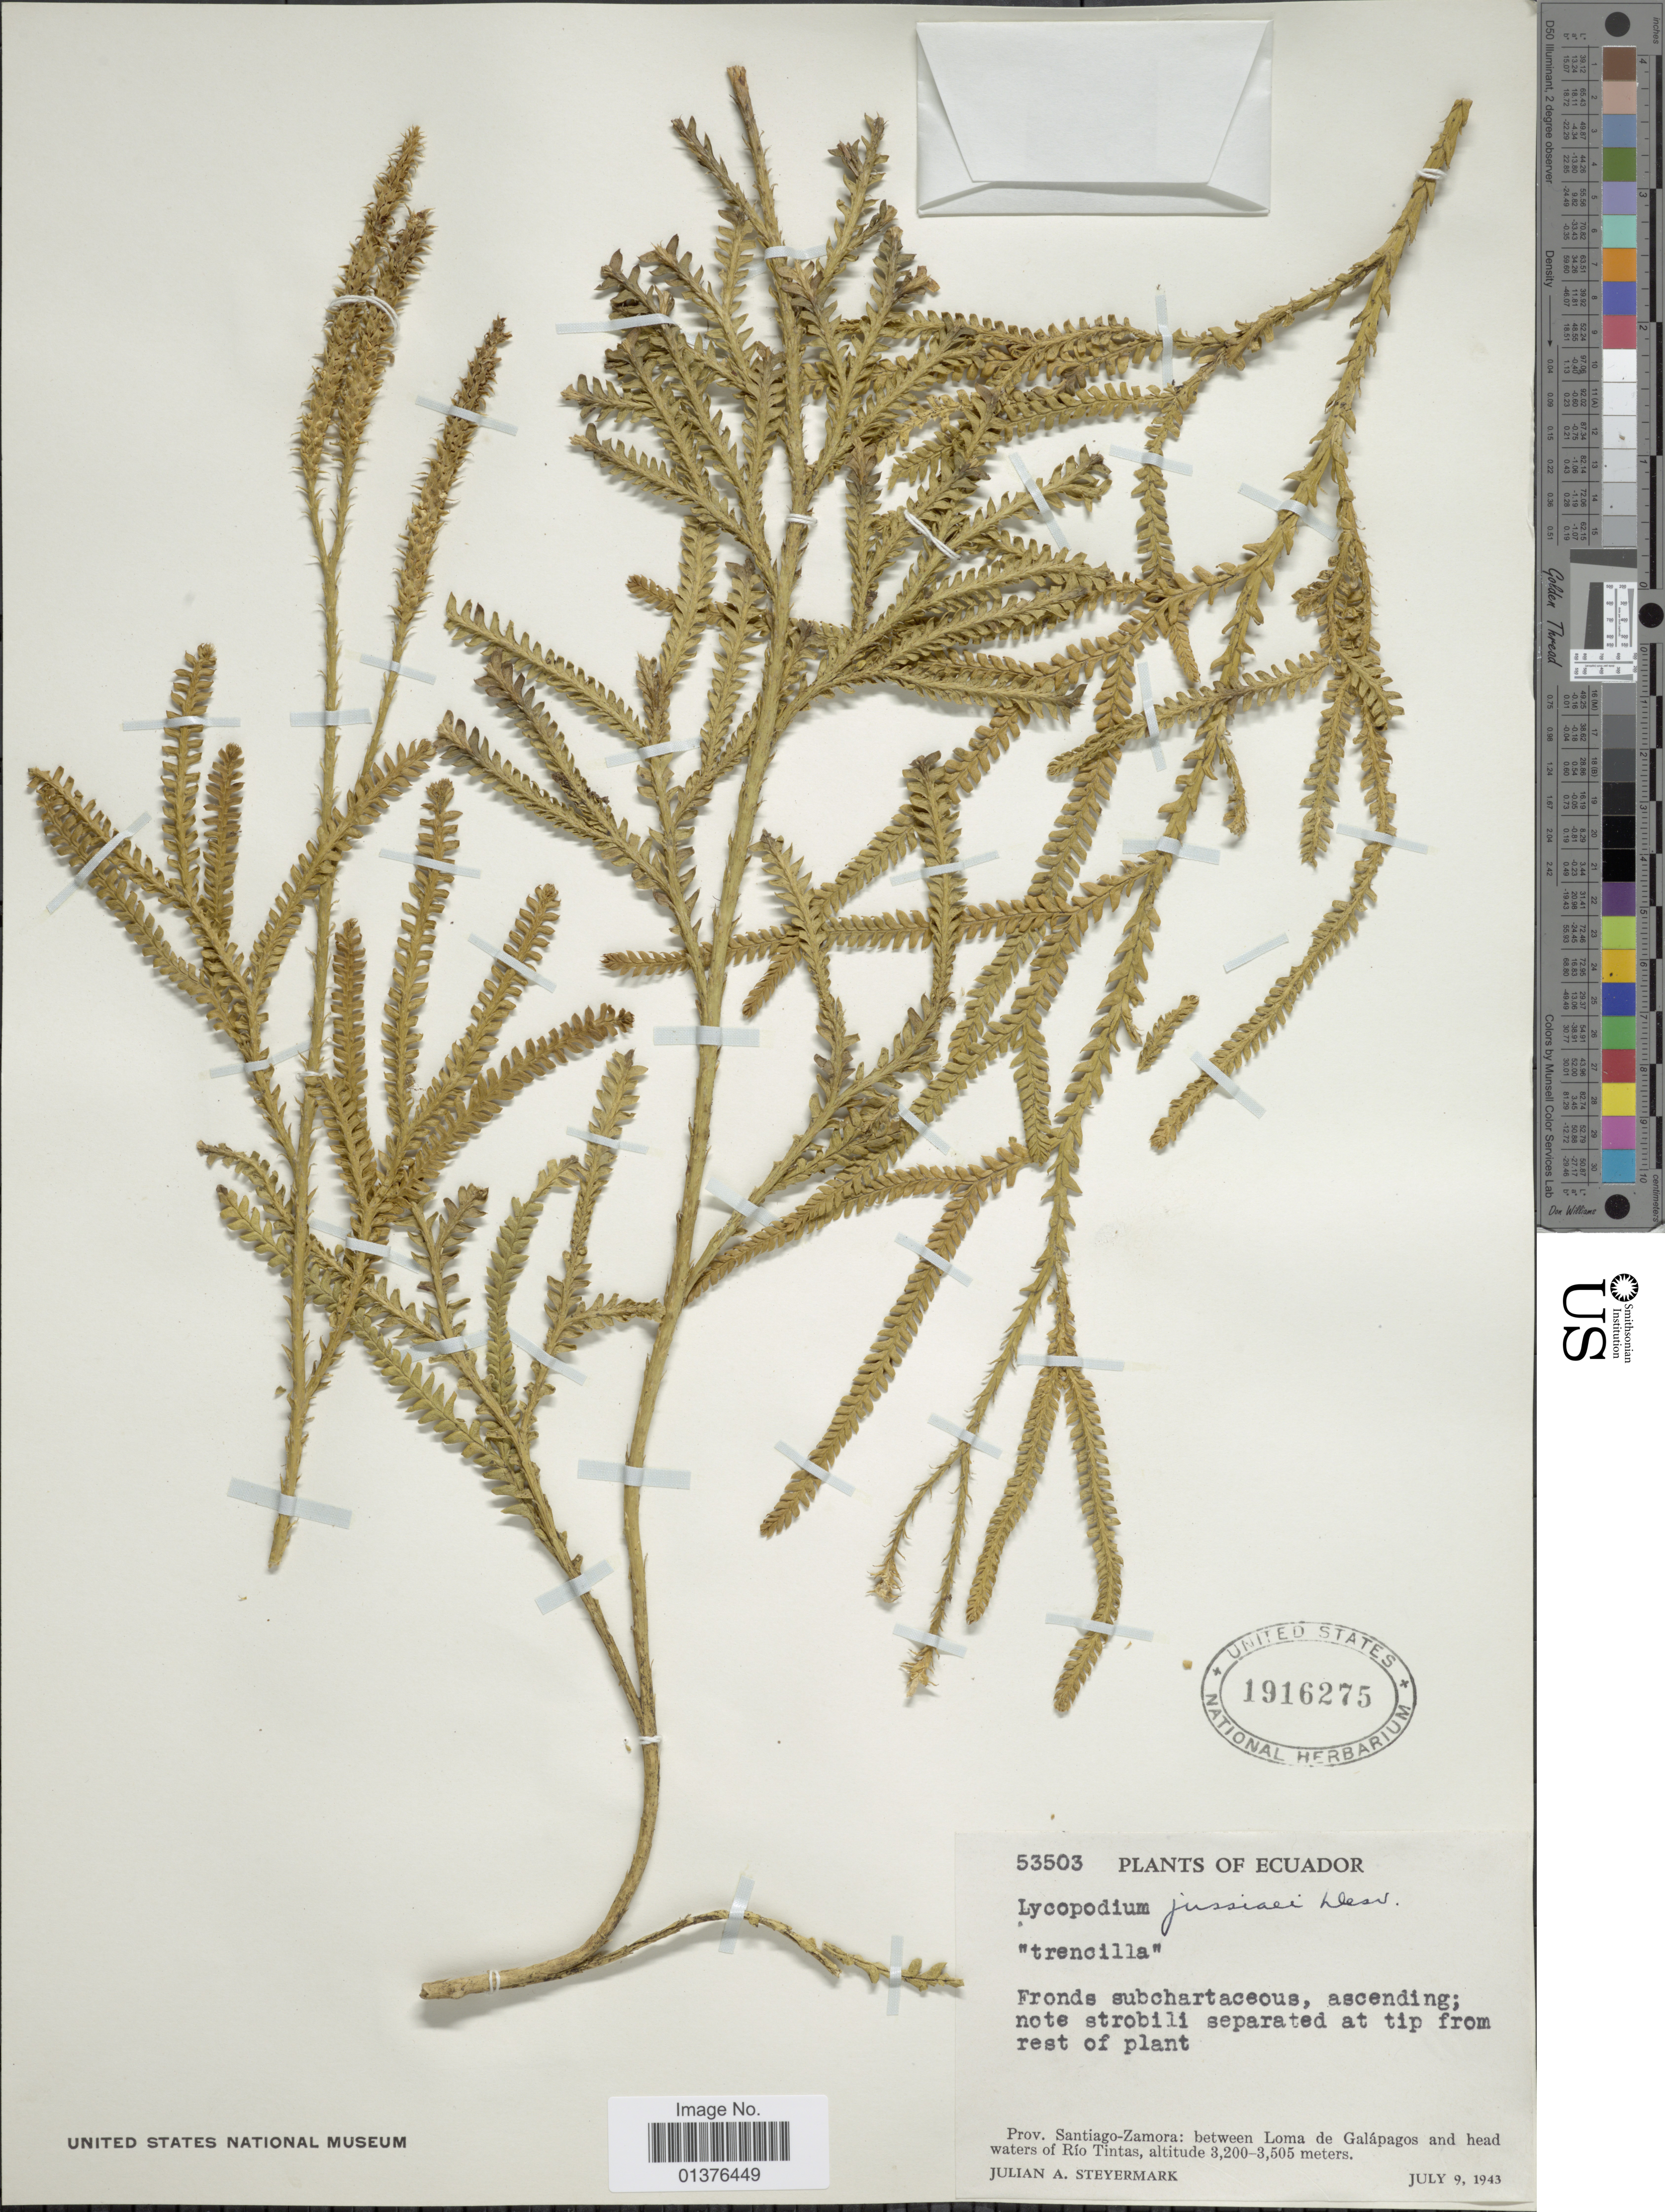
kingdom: Plantae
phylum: Tracheophyta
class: Lycopodiopsida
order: Lycopodiales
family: Lycopodiaceae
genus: Diphasium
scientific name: Diphasium jussiaei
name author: (Desv.) C. Presl ex Rothm.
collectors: J. Steyermark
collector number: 53503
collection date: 1943-07-09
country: Ecuador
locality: Santiago-Zamora: between Loma de Galápagos and head waters of Rio Tintas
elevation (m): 3200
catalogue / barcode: US 1916275